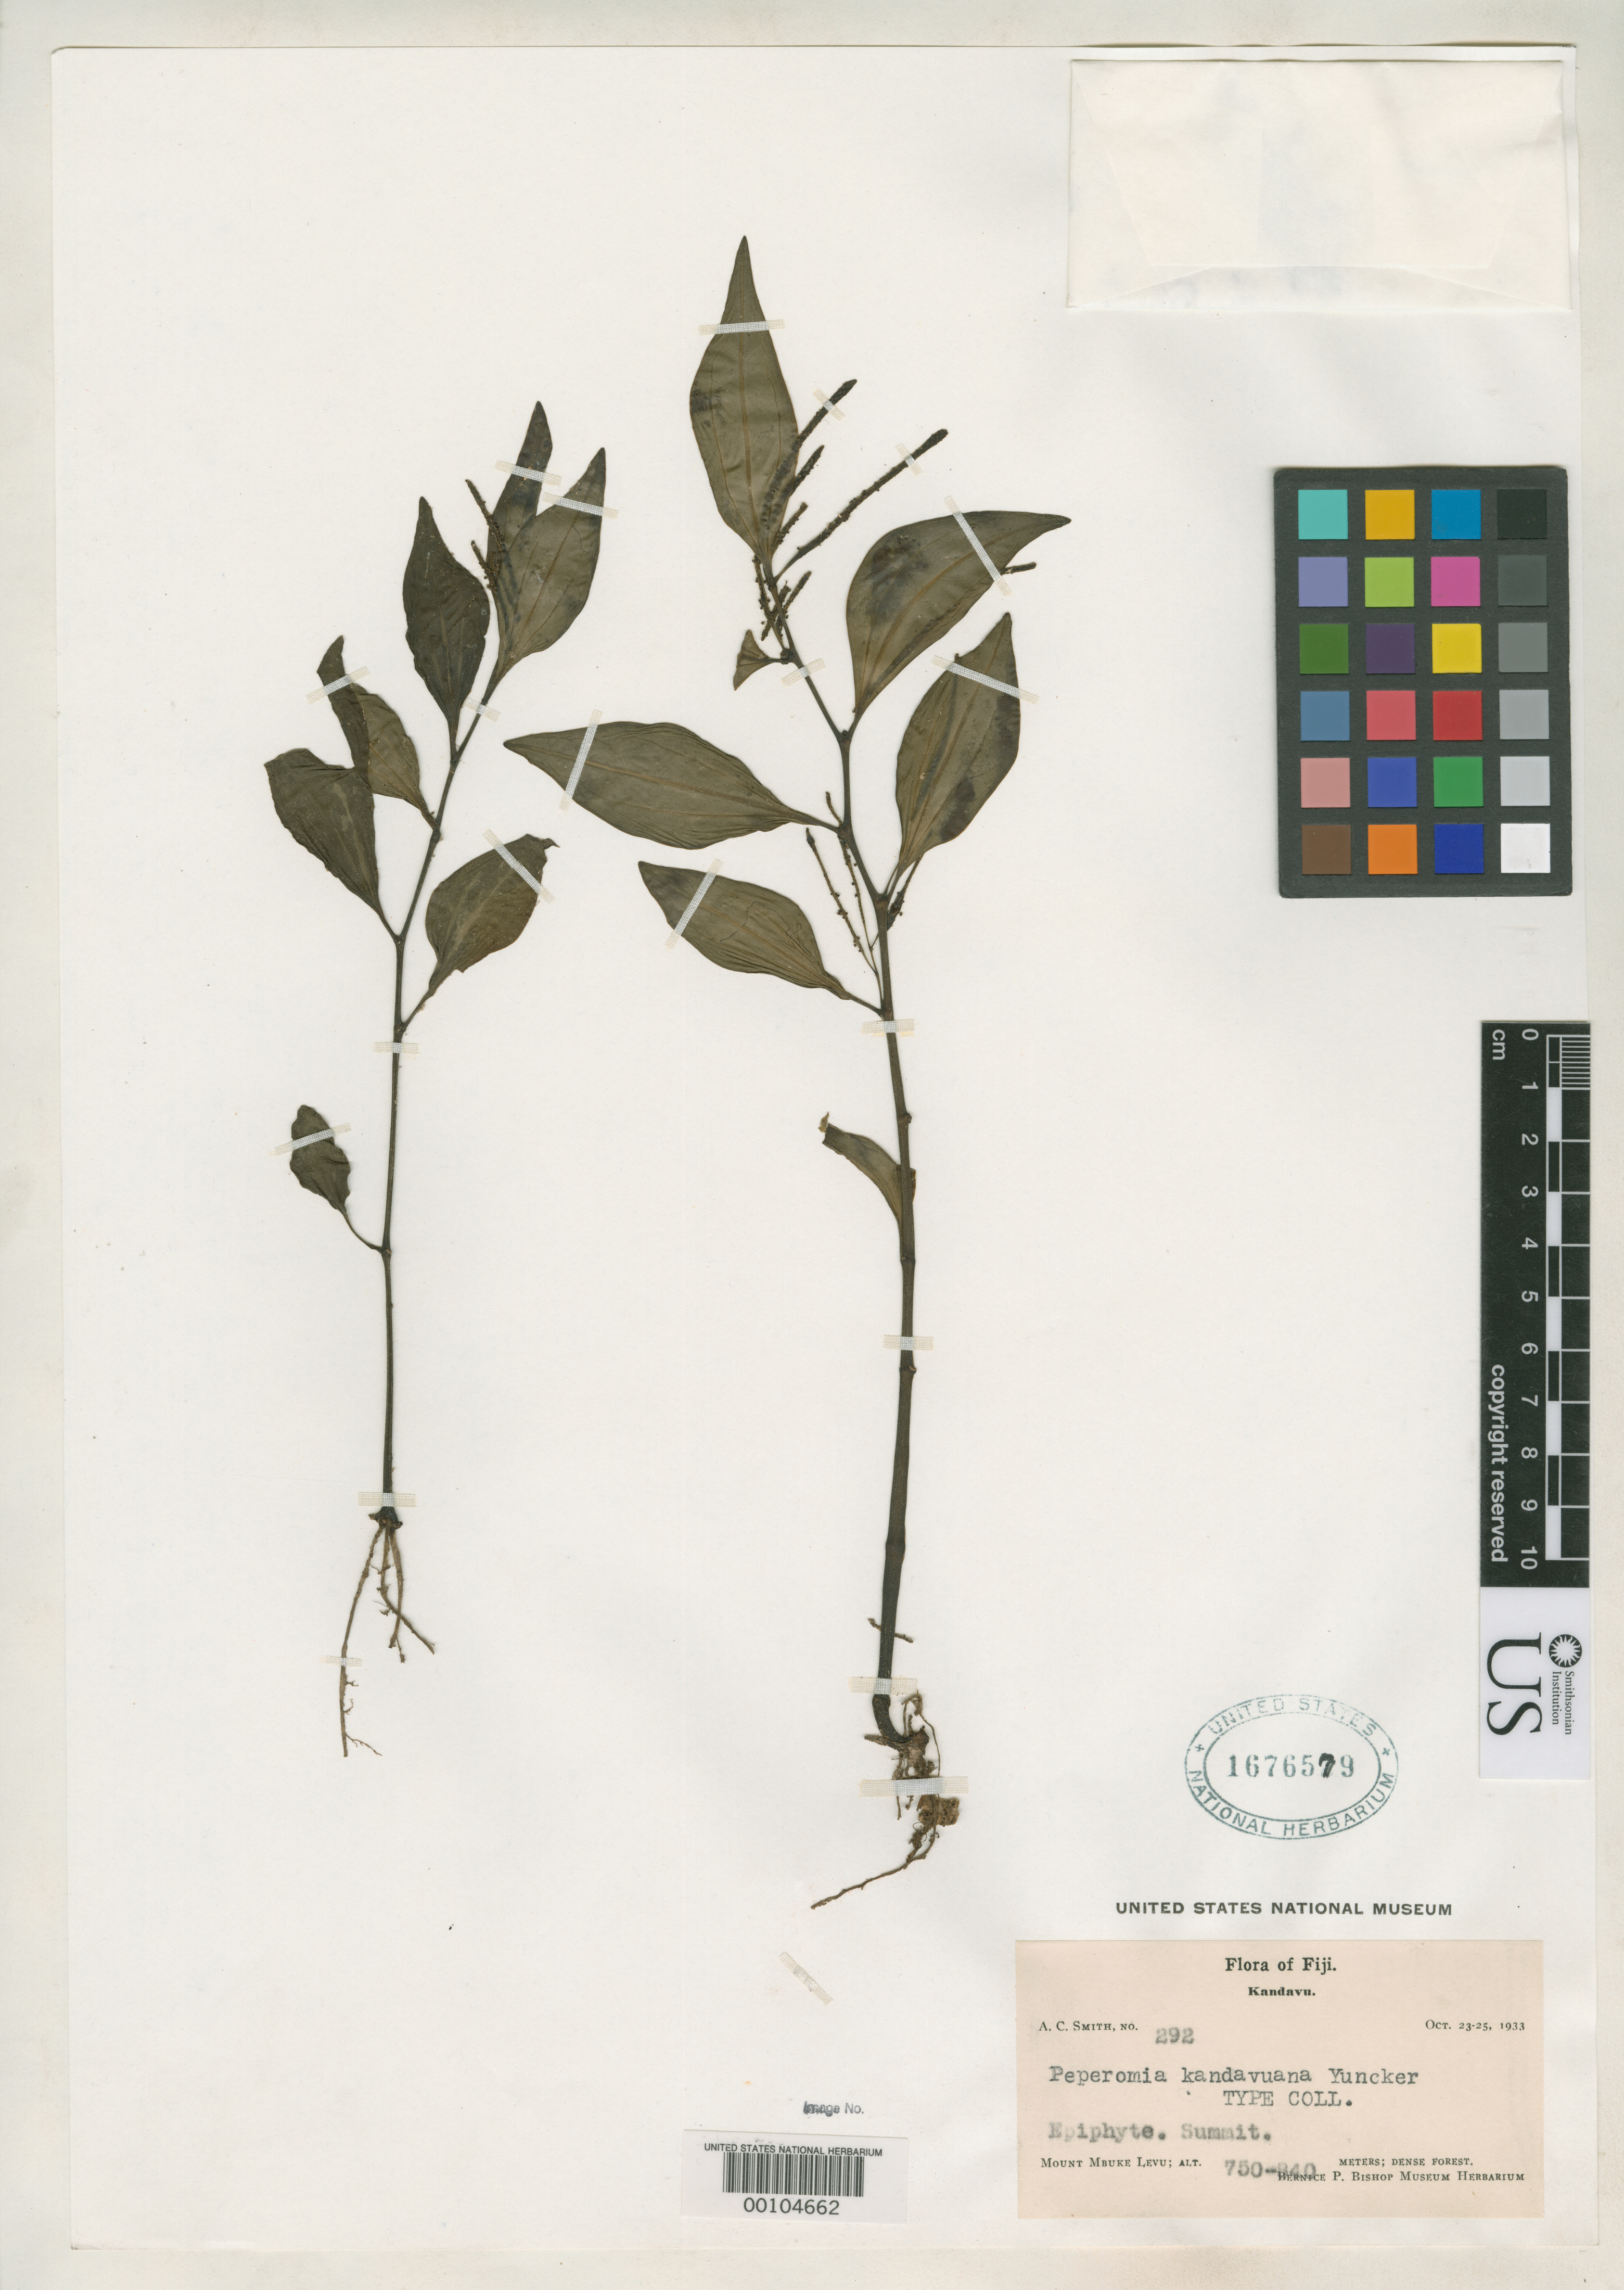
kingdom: Plantae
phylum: Tracheophyta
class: Magnoliopsida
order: Piperales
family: Piperaceae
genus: Peperomia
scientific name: Peperomia kandavuana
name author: Yunck.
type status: Isotype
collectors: A. C. Smith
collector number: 292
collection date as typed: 23 Oct 1933 to 25 Oct 1933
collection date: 1933-10-23/1933-10-25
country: Fiji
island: Kadavu [Kandavu]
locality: Mt. Mbuke Levu.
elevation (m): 750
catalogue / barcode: US 1676579